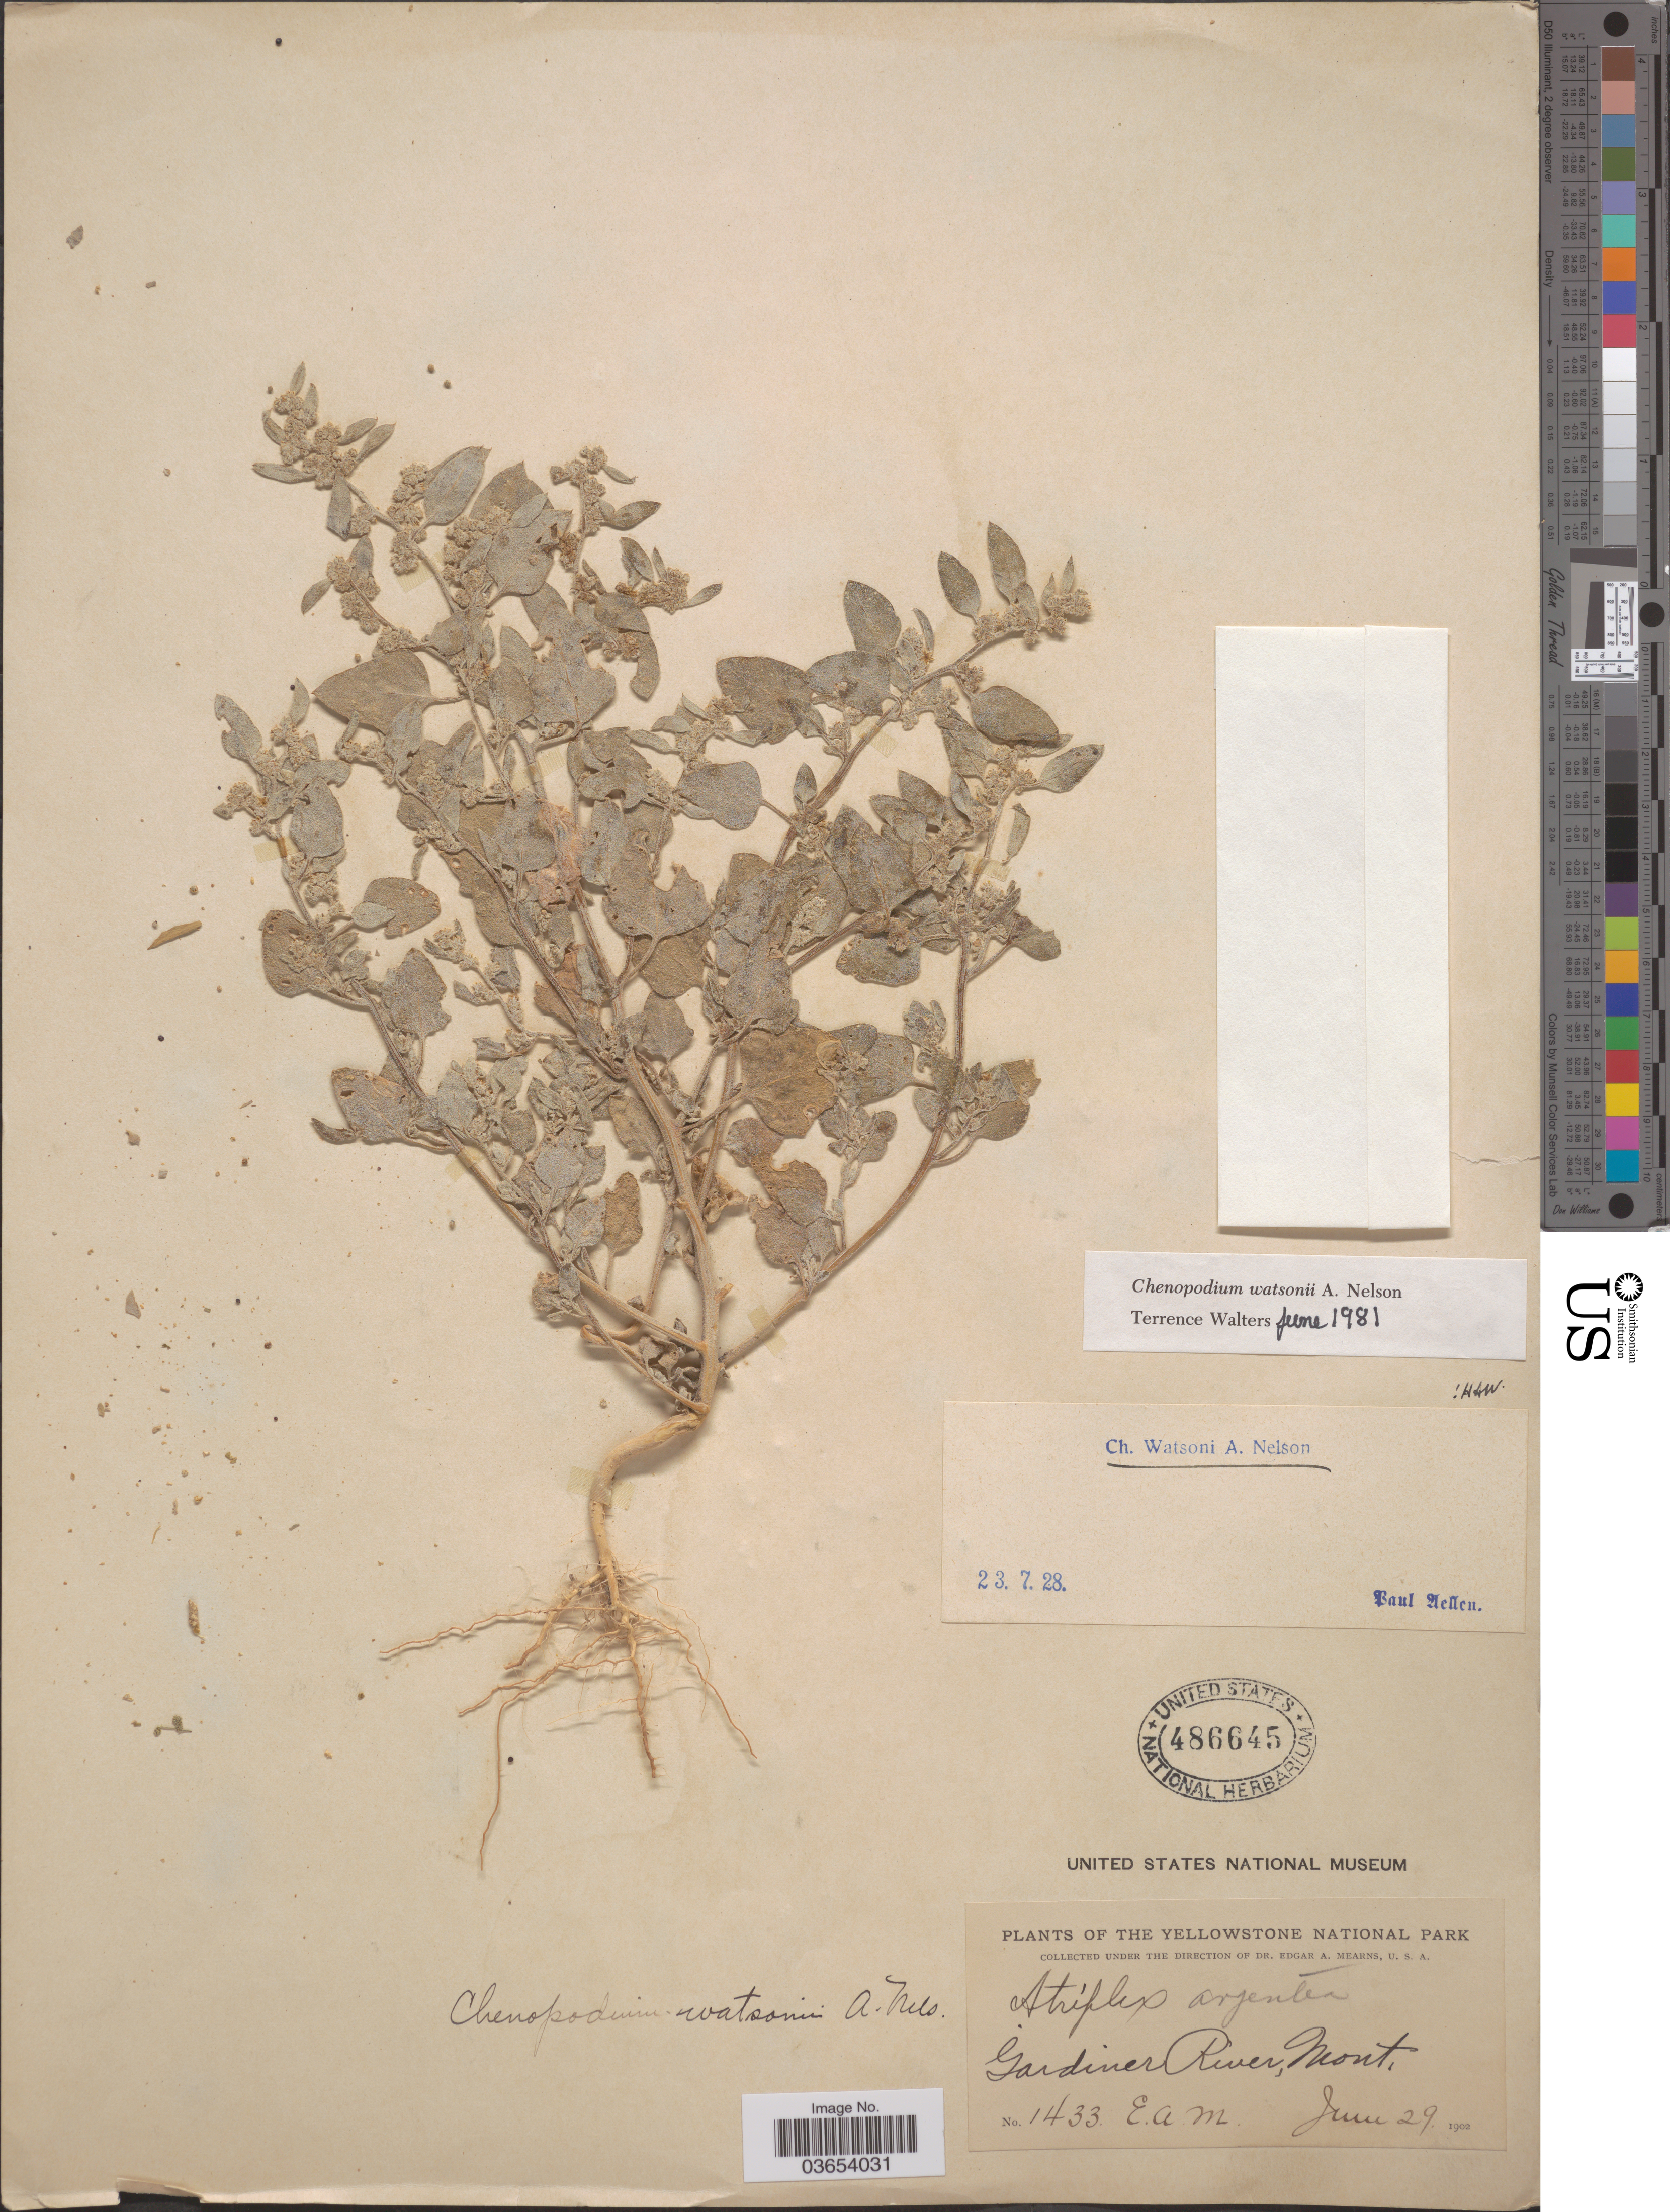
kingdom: Plantae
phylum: Tracheophyta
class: Magnoliopsida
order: Caryophyllales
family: Amaranthaceae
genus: Chenopodium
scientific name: Chenopodium watsonii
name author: A. Nelson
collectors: E. A. Mearns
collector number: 1433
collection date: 1902-06-29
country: United States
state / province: Montana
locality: Yellowstone National Park. Gardiner River.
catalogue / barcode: US 486645